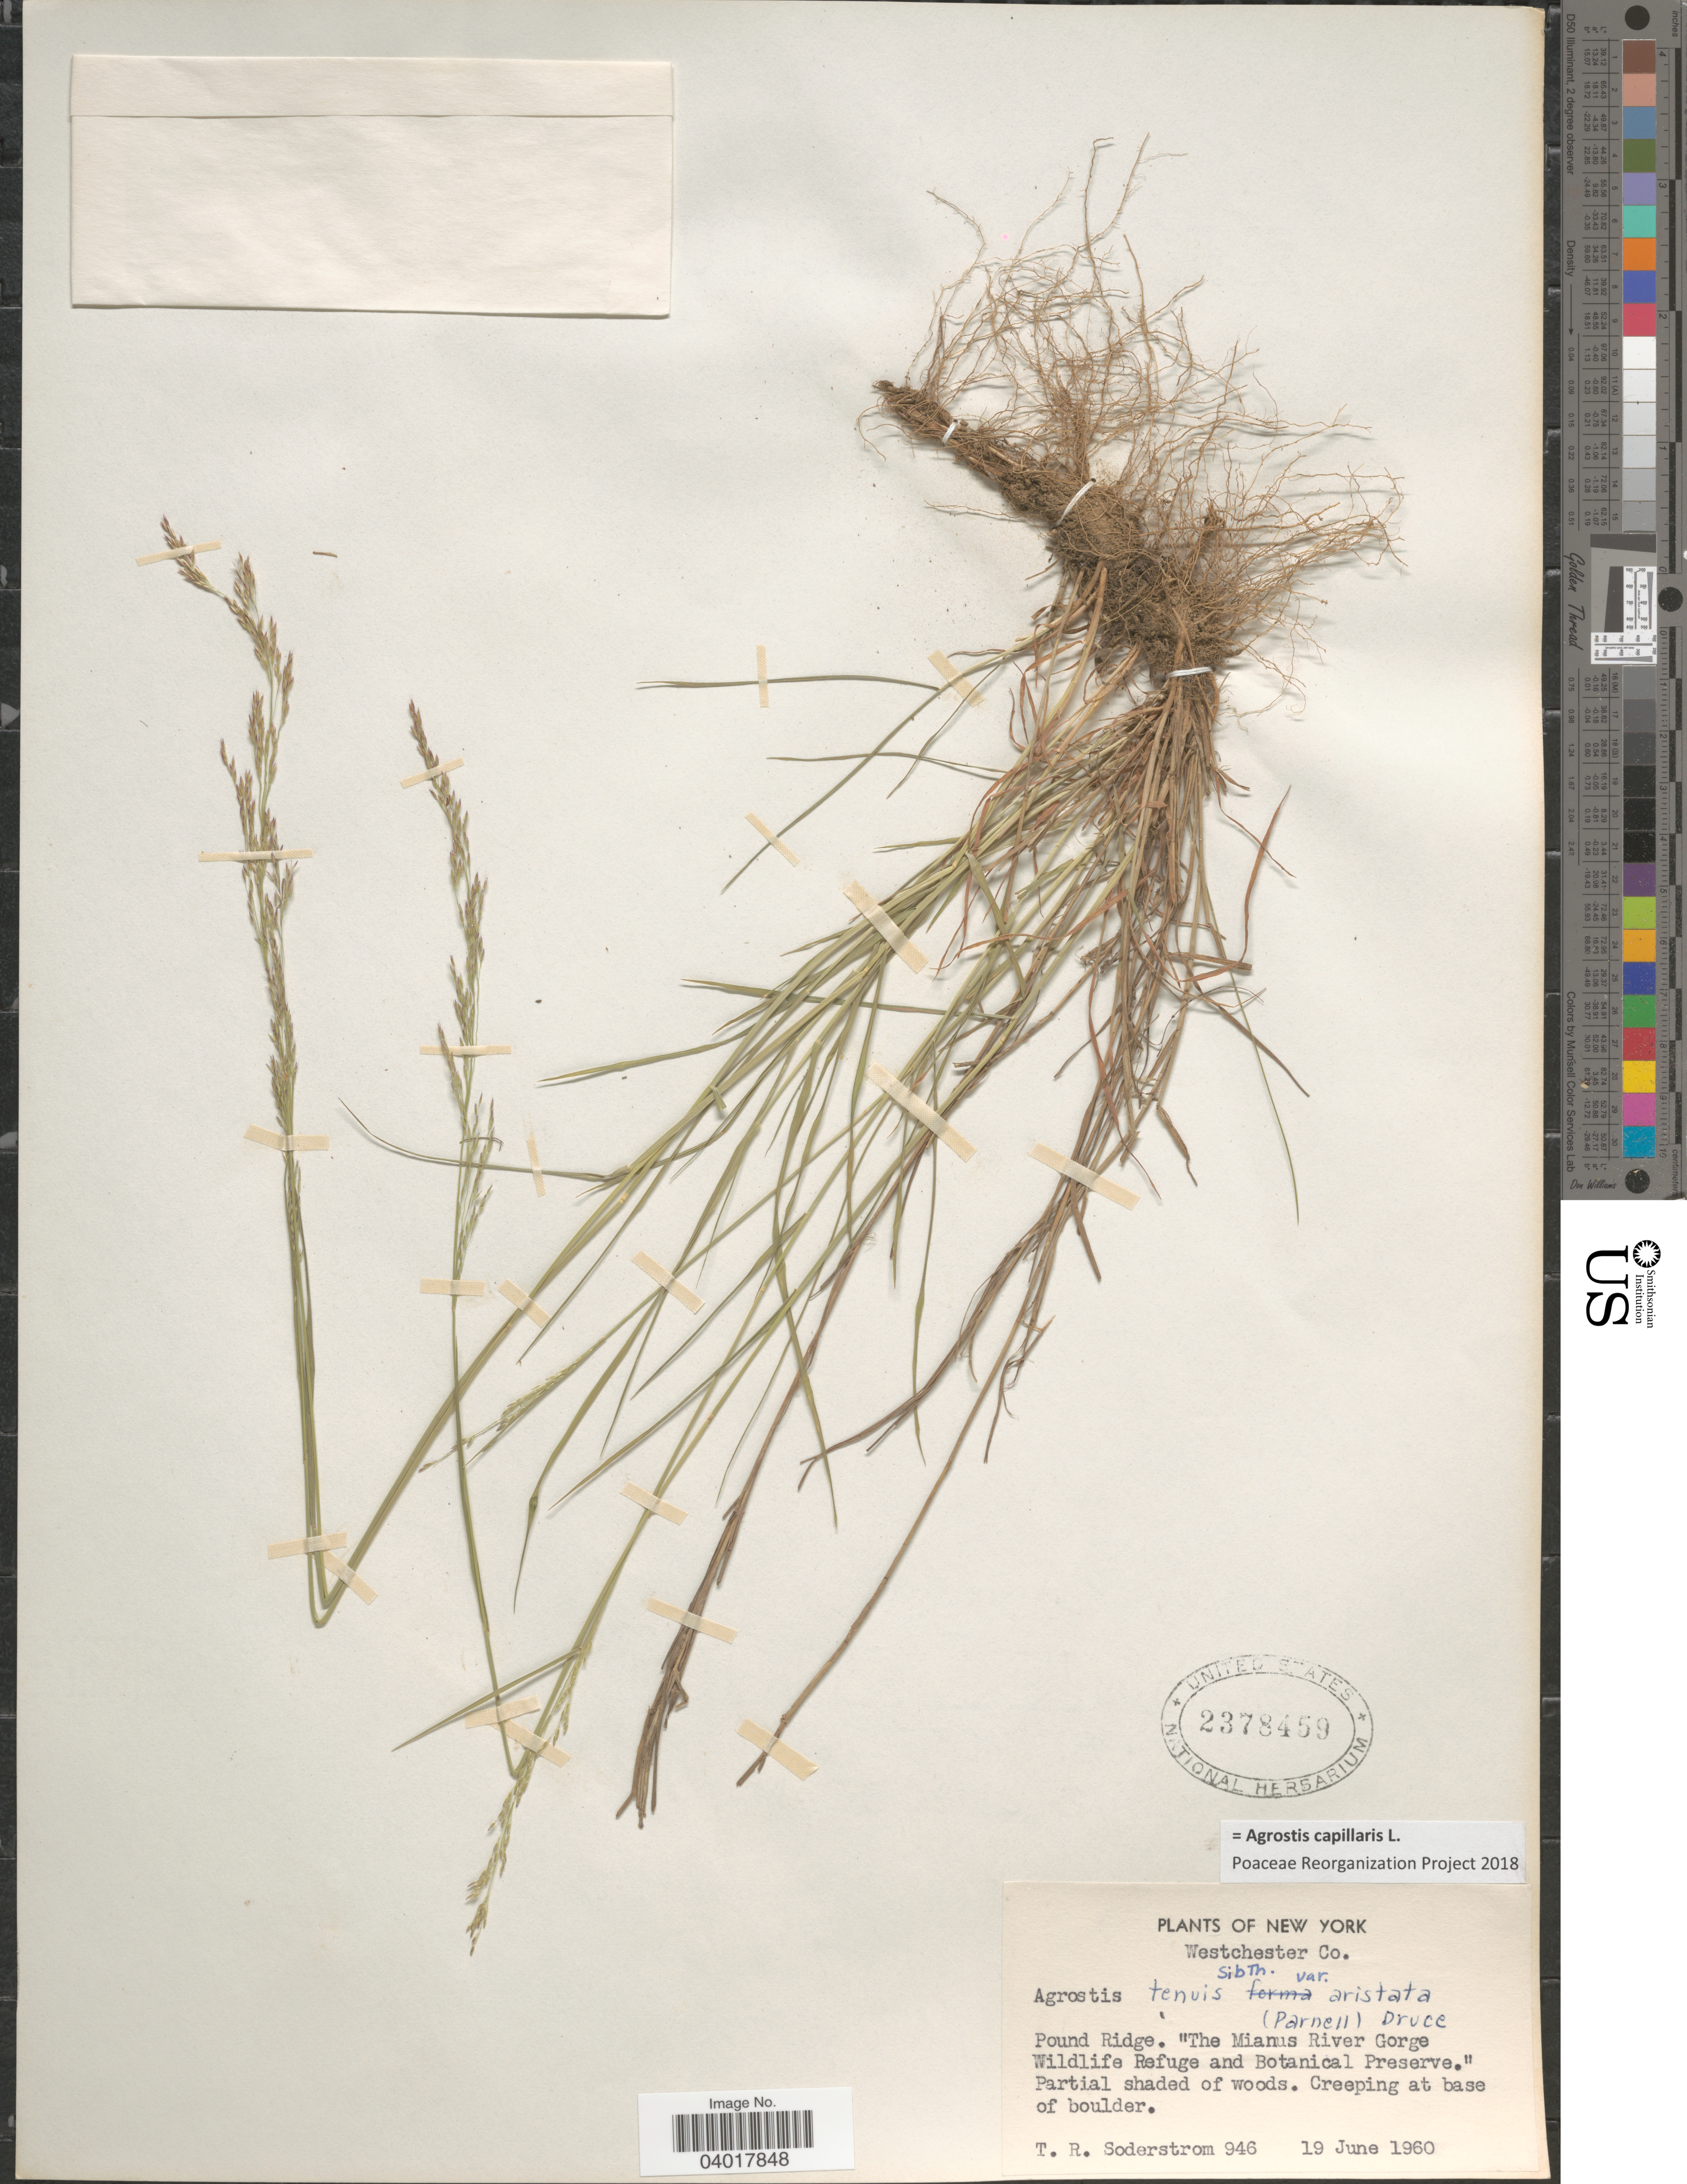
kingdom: Plantae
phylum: Tracheophyta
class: Liliopsida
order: Poales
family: Poaceae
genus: Agrostis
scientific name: Agrostis capillaris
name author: L.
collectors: T. R. Soderstrom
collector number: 946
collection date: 1960-06-19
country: United States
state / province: New York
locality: Westchester Co. Pound Ridge. : The Mianus River Gorge Wildlife Refuge and Botanical Preserve.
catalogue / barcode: US 2378459